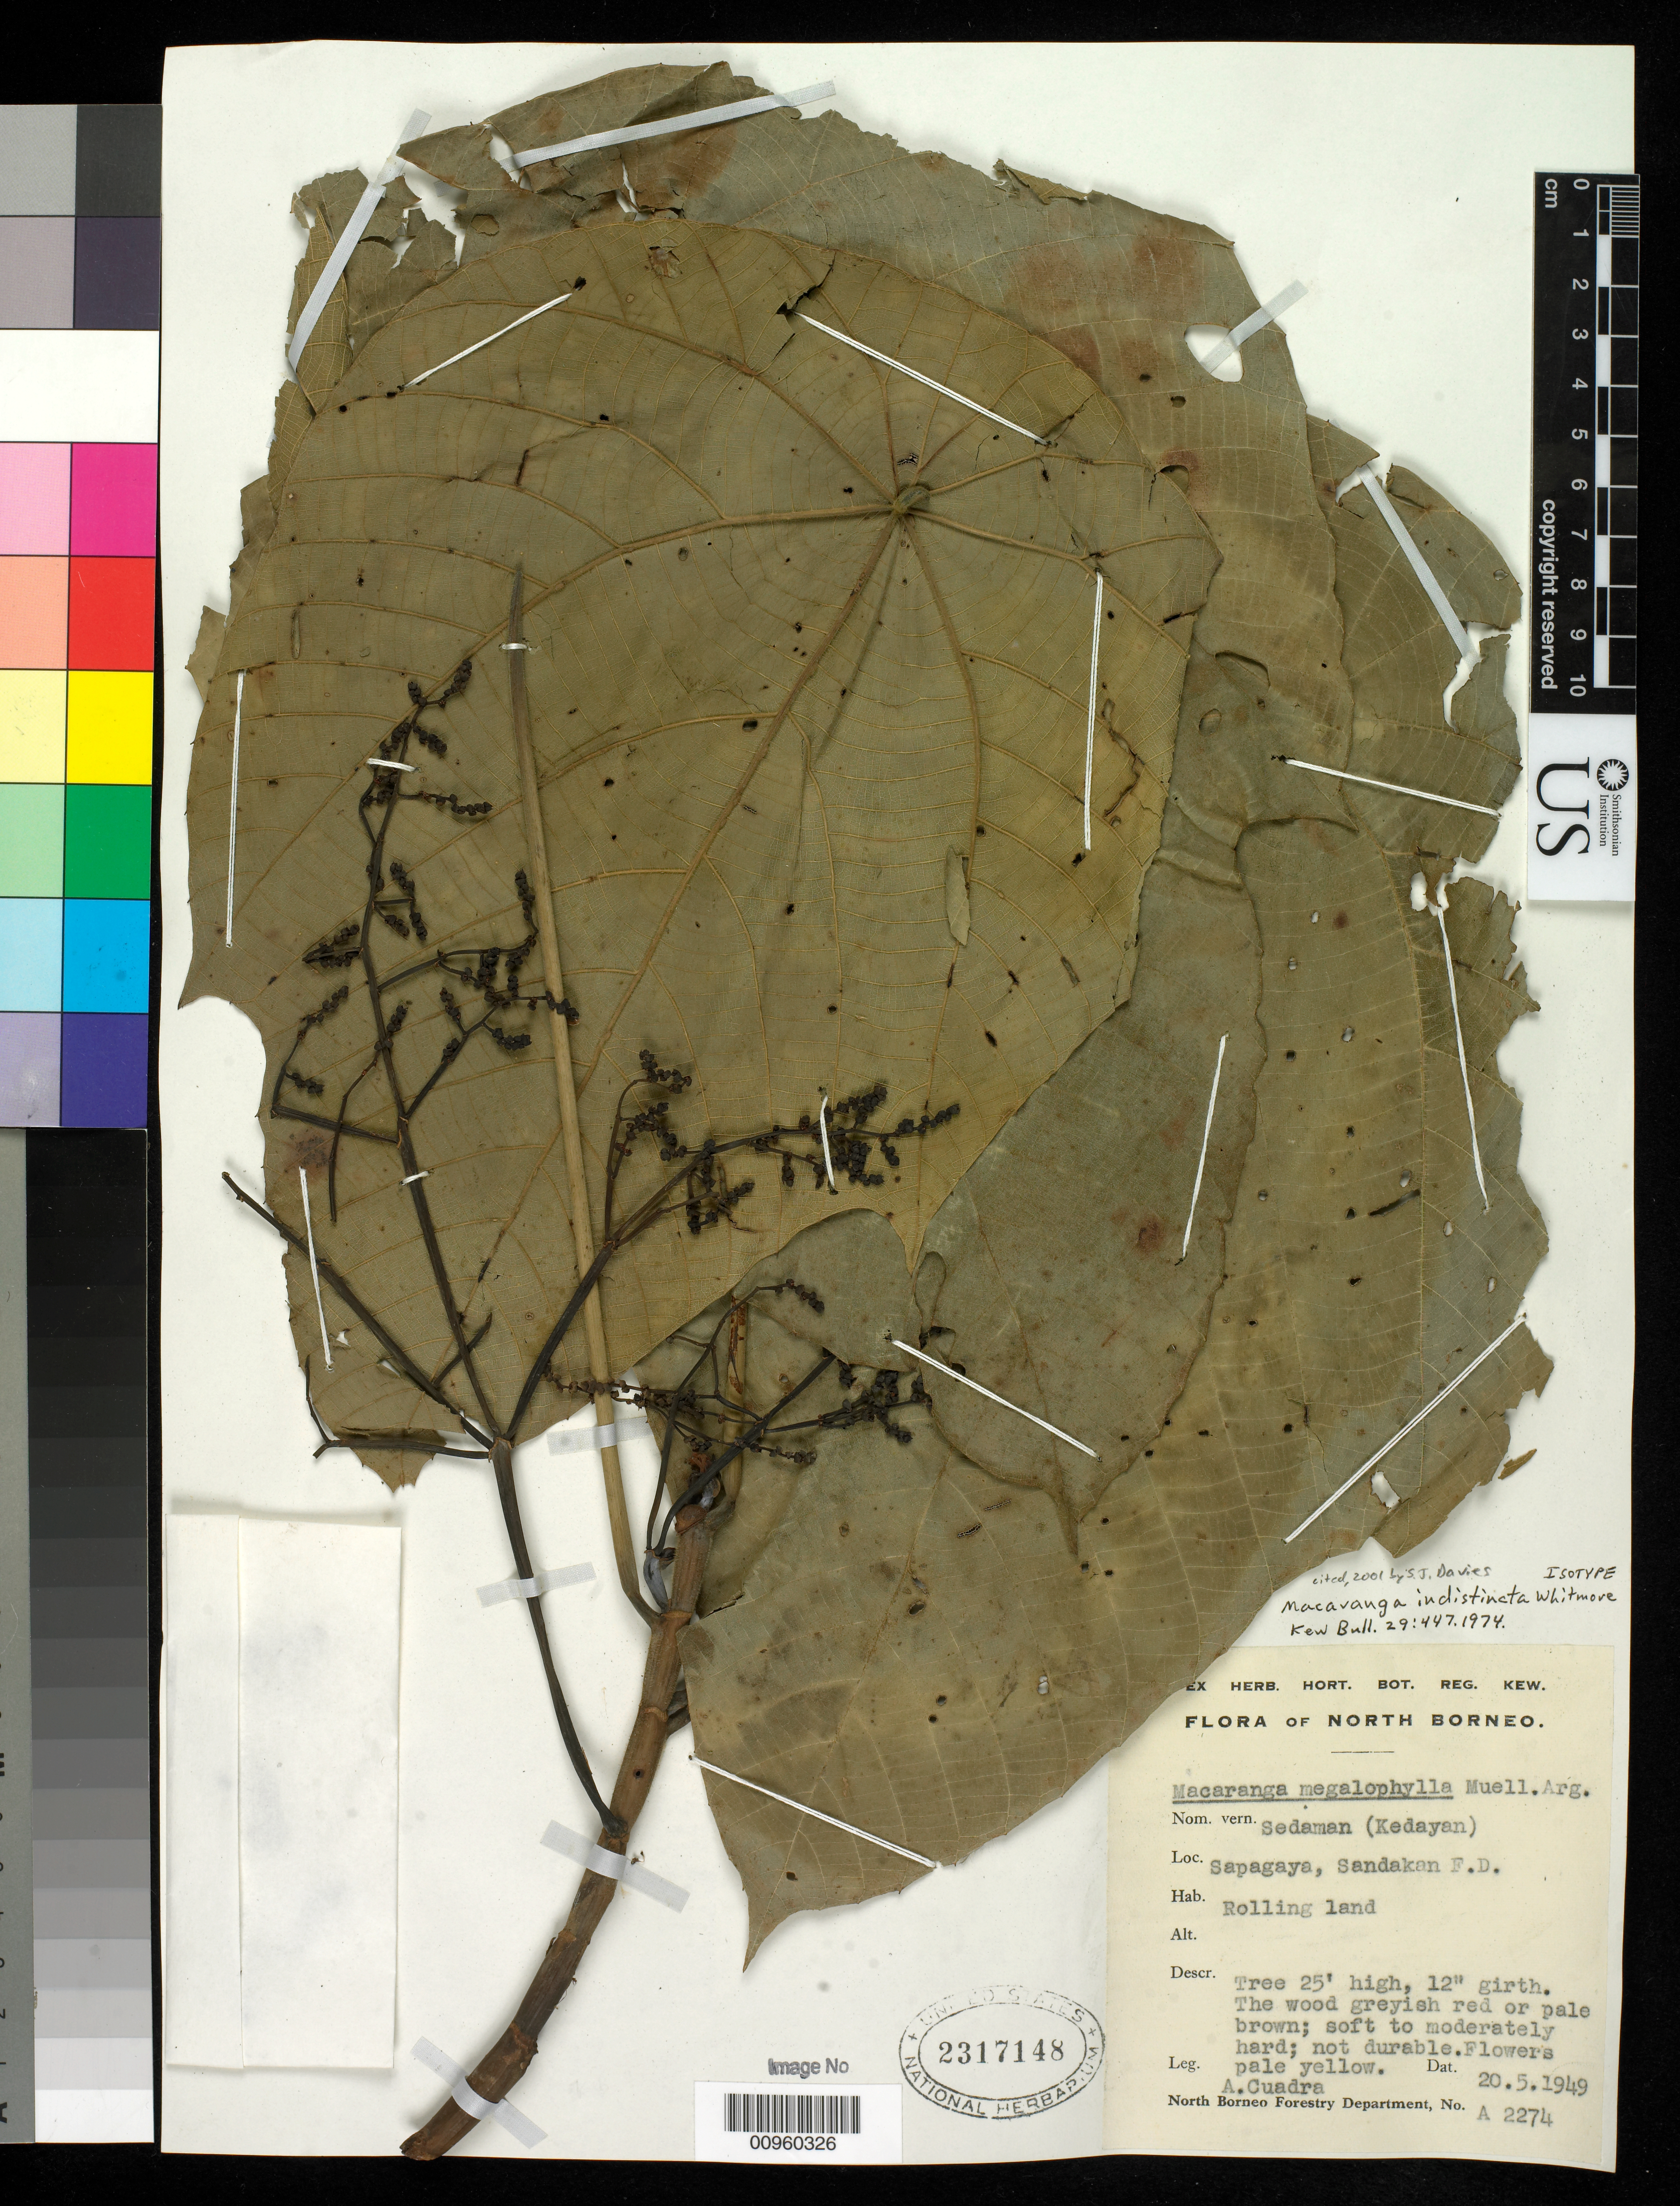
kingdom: Plantae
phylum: Tracheophyta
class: Magnoliopsida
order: Malpighiales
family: Euphorbiaceae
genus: Macaranga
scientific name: Macaranga indistincta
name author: Whitmore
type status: Isotype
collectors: A. Cuadra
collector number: A 2274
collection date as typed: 20 May 1949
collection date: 1949-05-20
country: Malaysia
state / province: Sabah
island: Borneo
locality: Sapagaya, Sandakan F.D.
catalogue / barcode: US 2317148